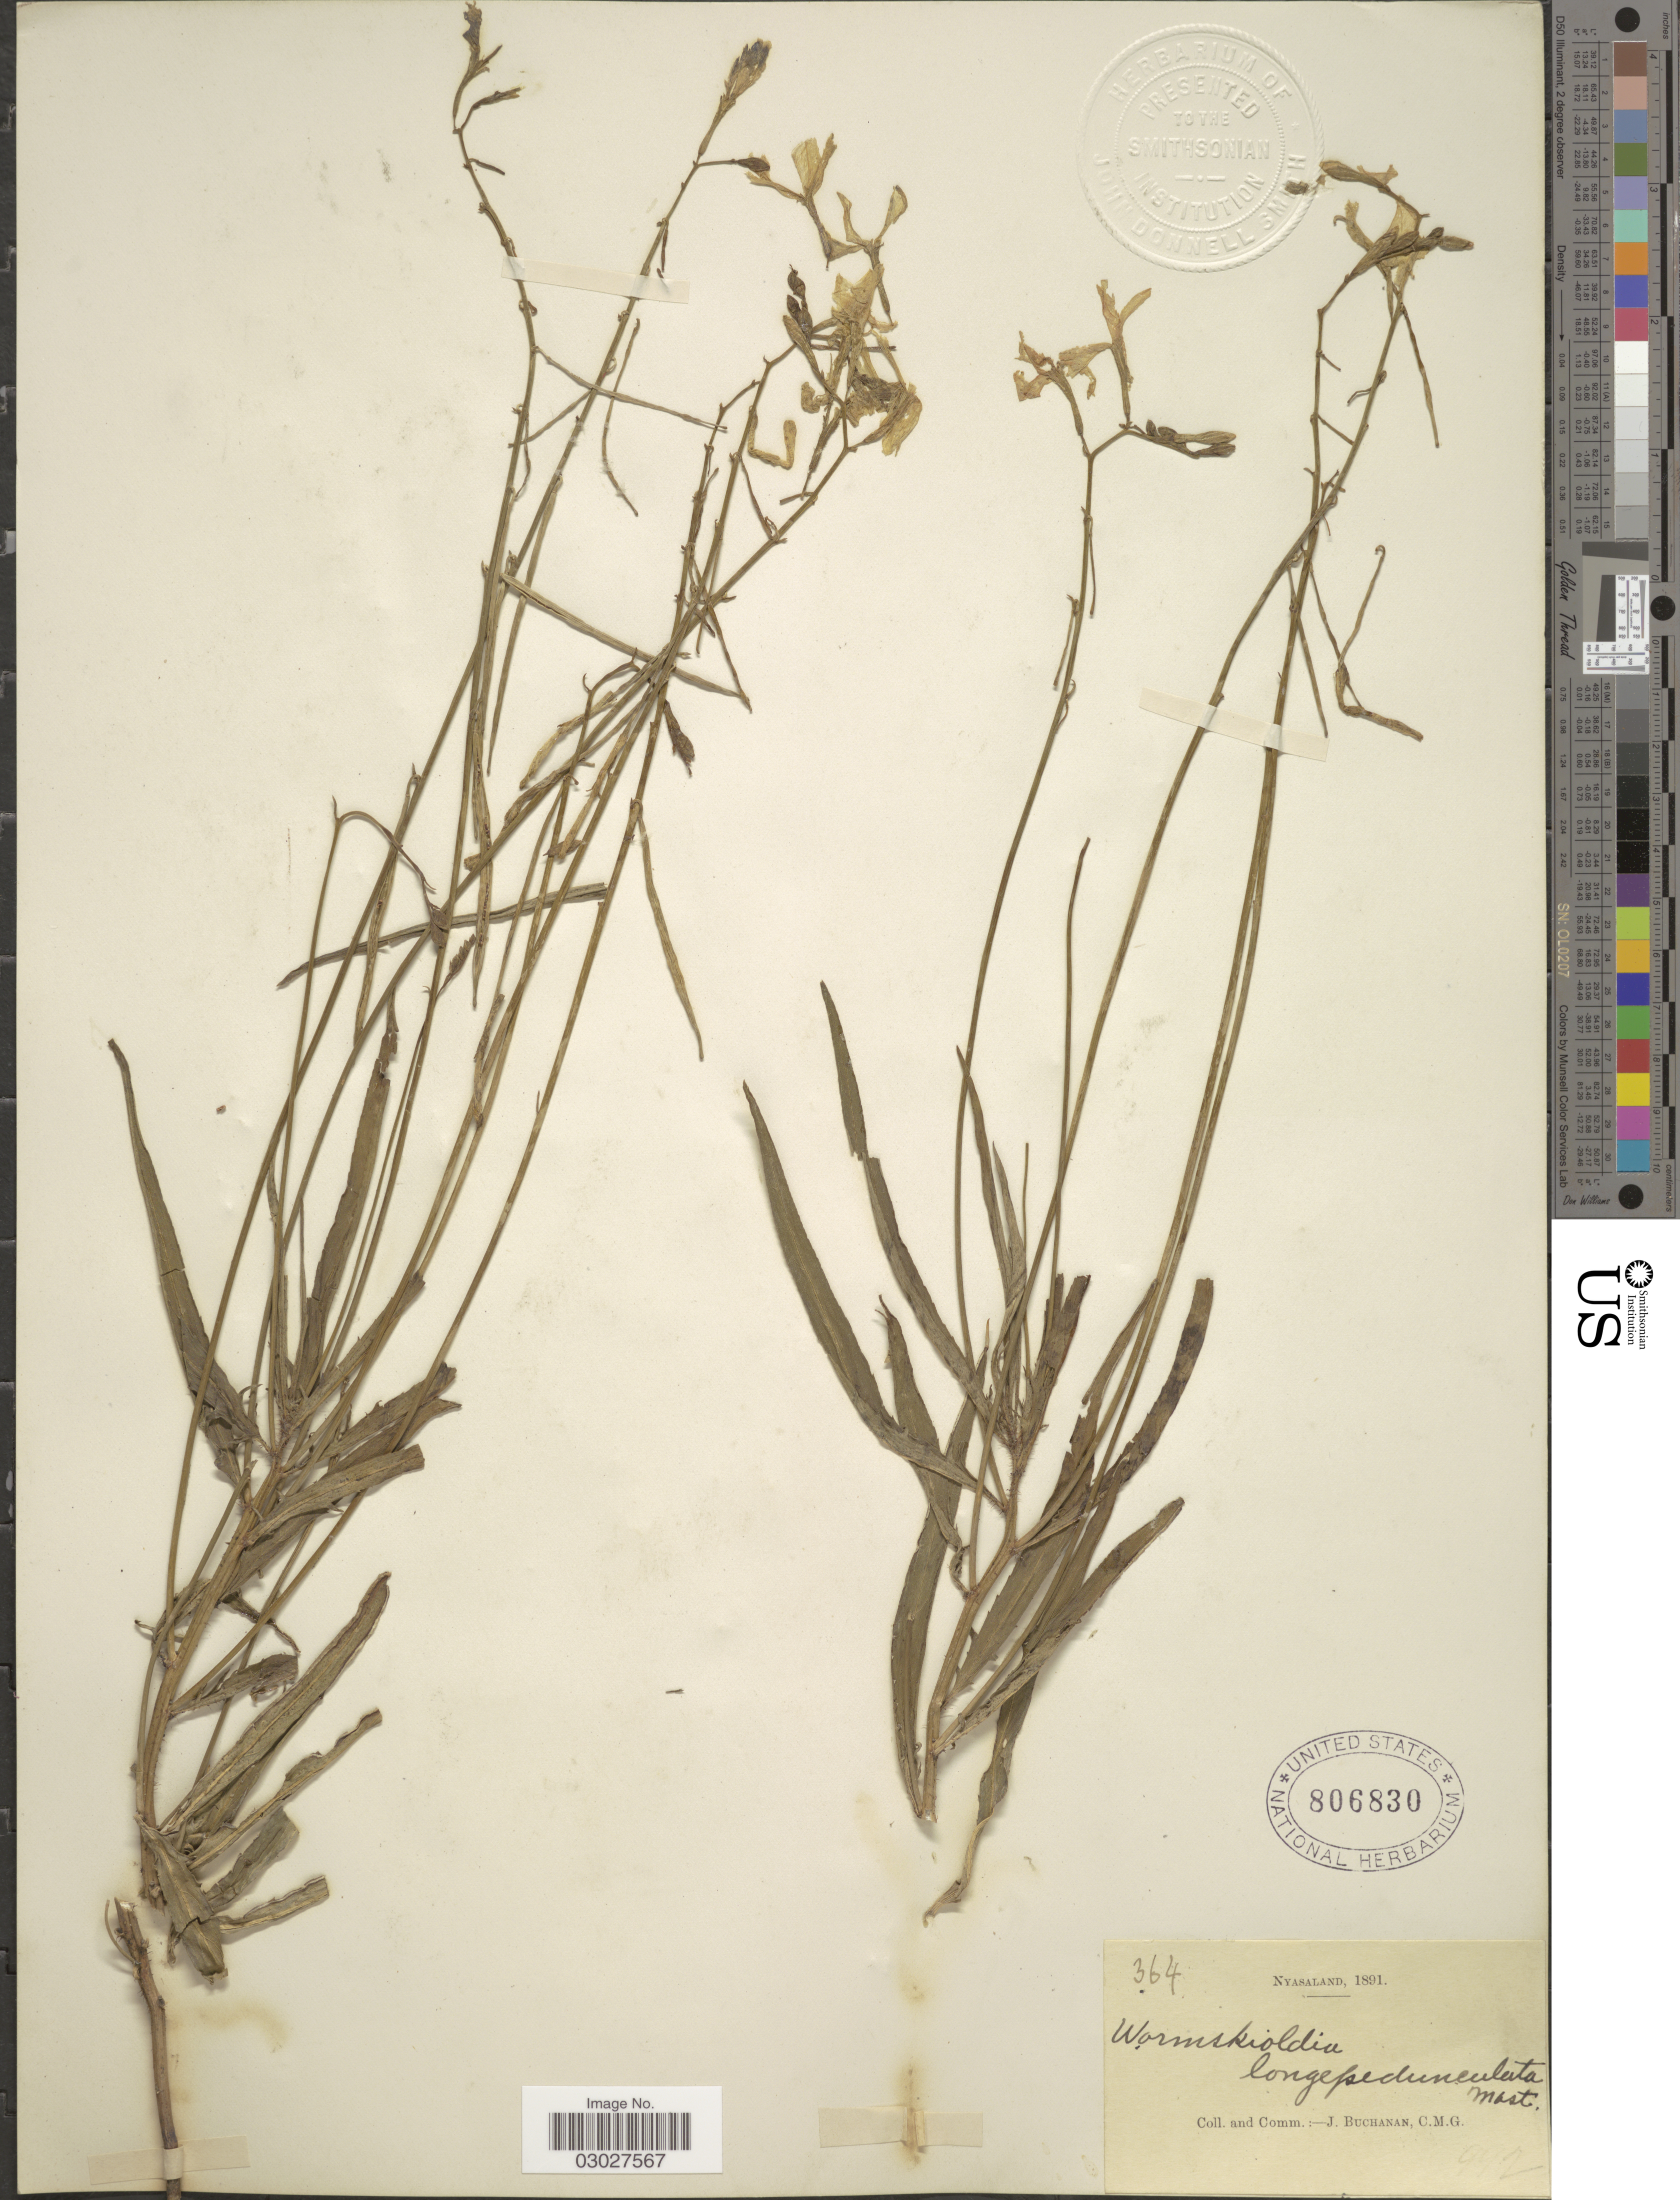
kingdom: Plantae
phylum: Tracheophyta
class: Magnoliopsida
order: Malpighiales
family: Turneraceae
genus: Tricliceras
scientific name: Tricliceras longepedunculatum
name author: (Mast.) R. Fern.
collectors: J. Buchanan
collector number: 364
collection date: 1891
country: Malawi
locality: Nyasaland.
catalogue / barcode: US 806830